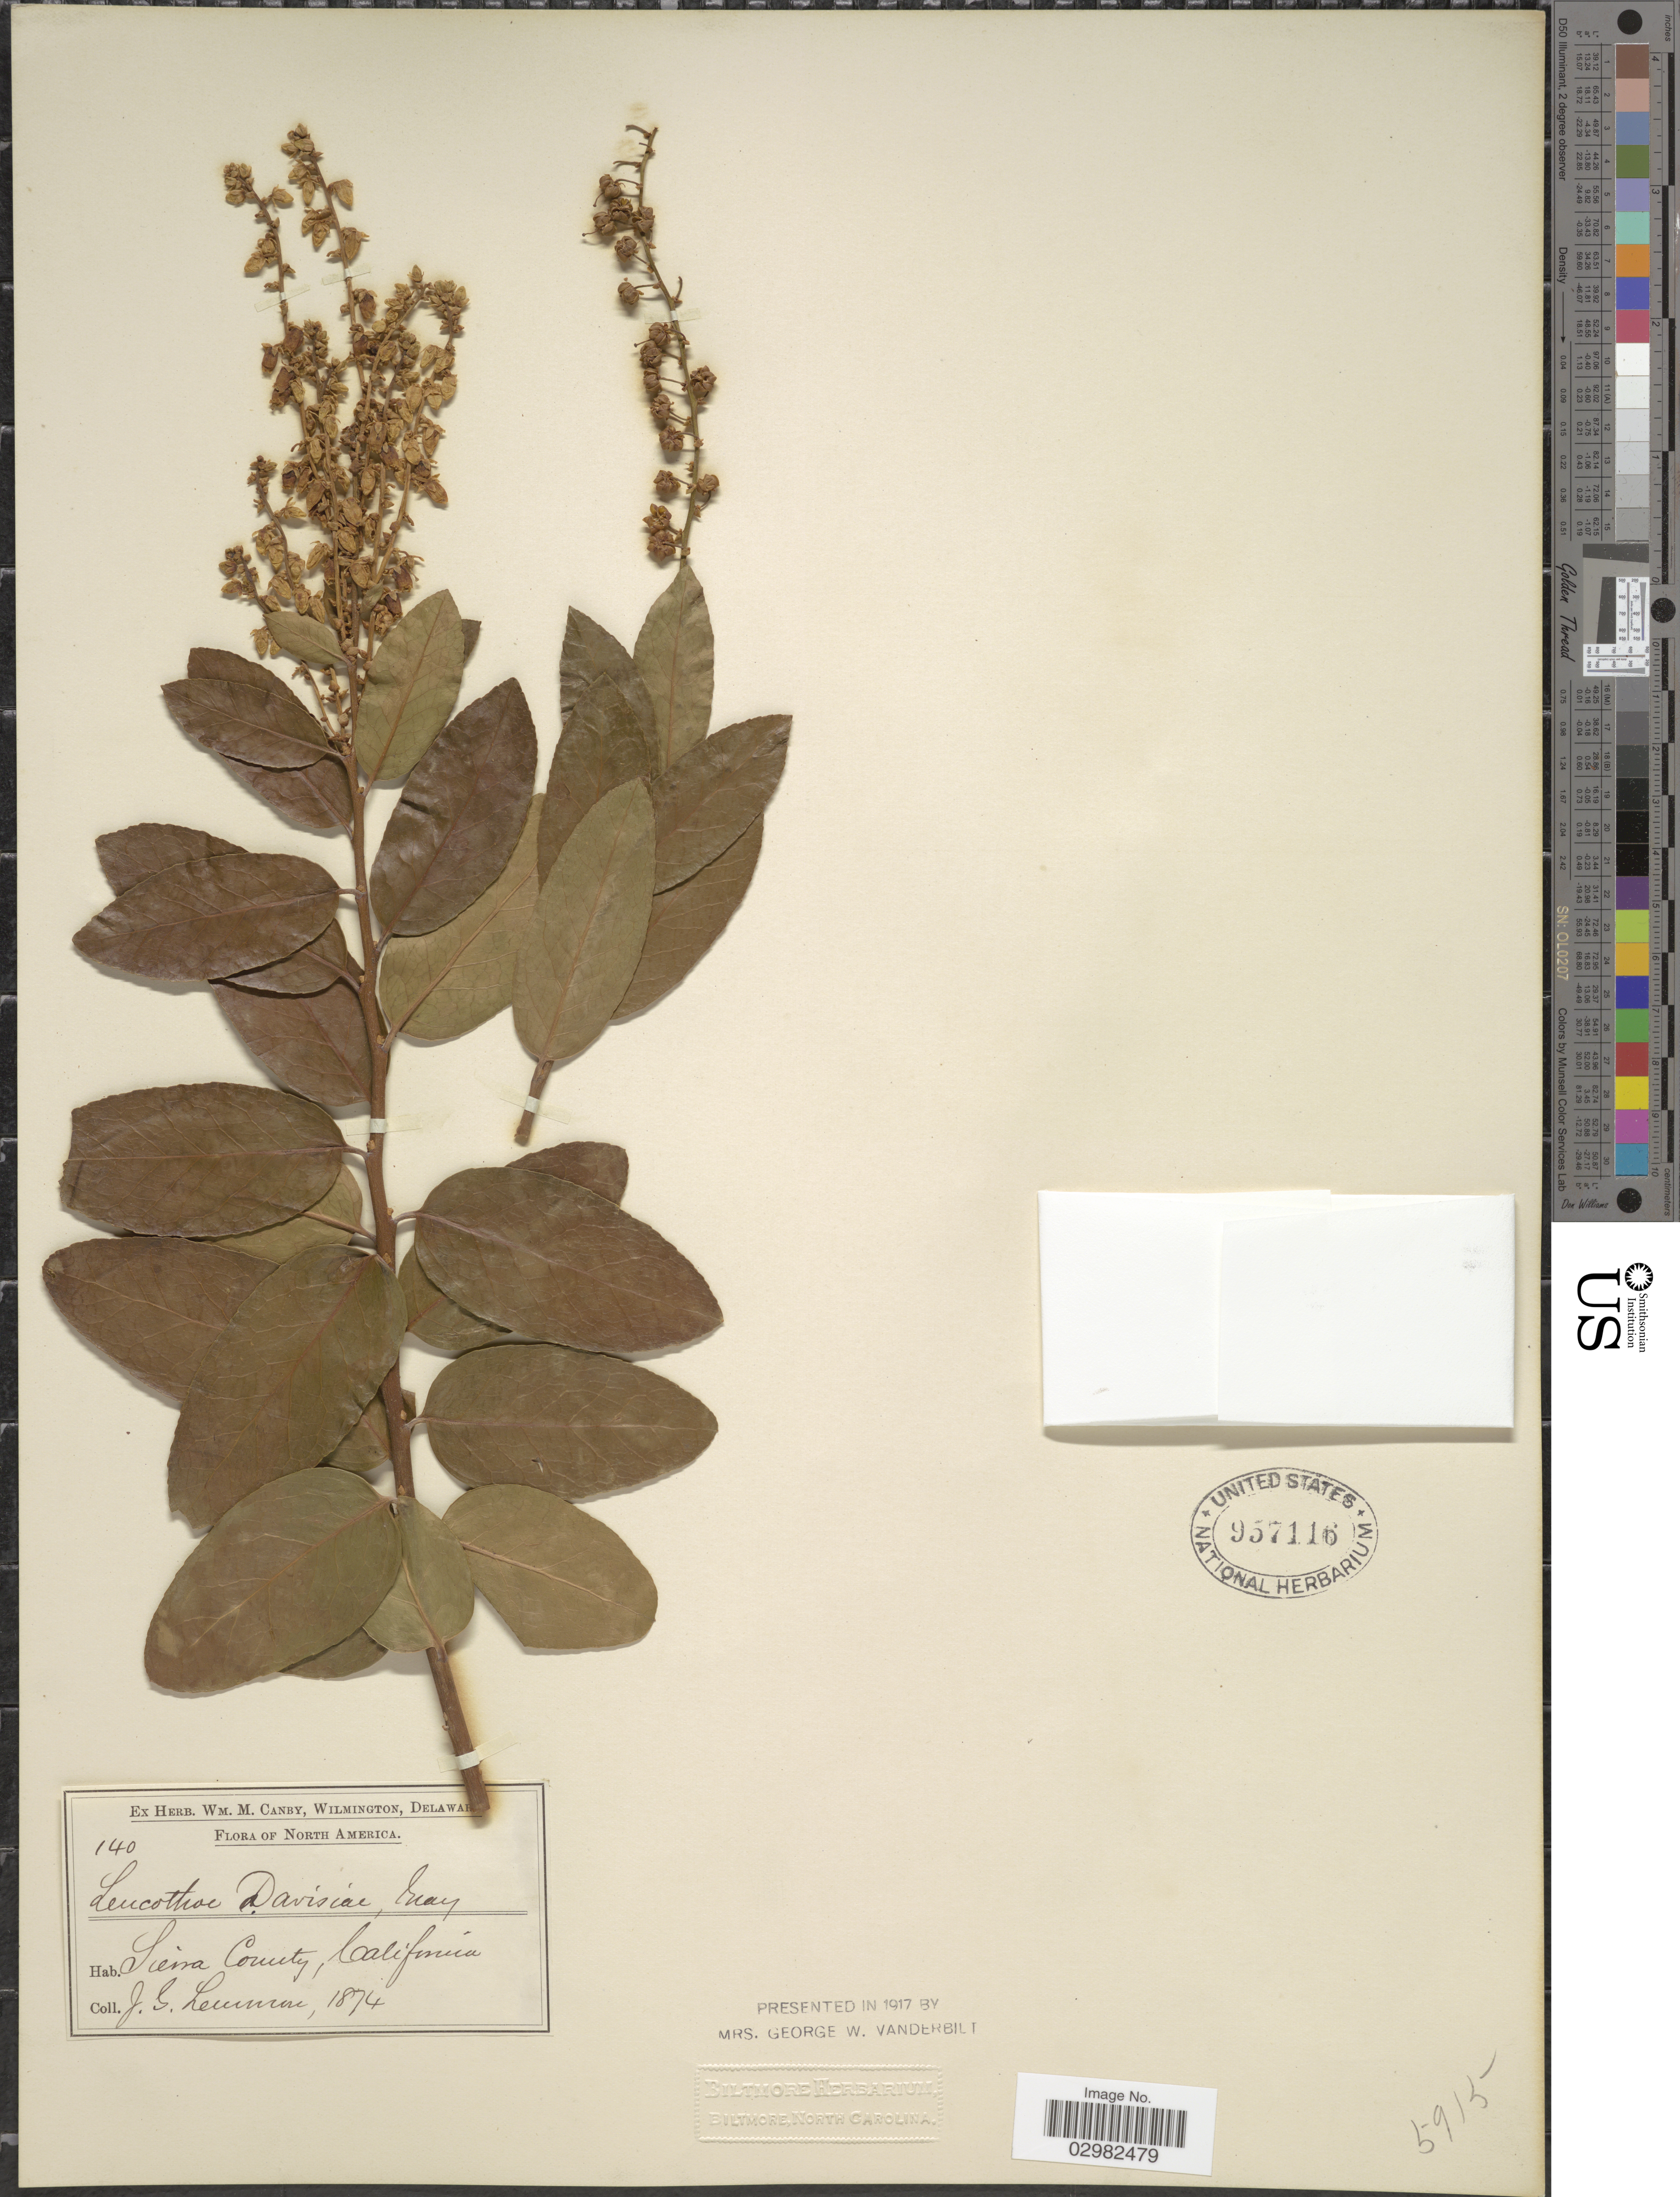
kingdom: Plantae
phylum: Tracheophyta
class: Magnoliopsida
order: Ericales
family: Ericaceae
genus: Leucothoe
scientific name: Leucothoë davisiae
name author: Torr.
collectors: J. Lemmon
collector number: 140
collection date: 1874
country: United States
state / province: California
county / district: Sierra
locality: Sierra County.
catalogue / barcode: US 957116